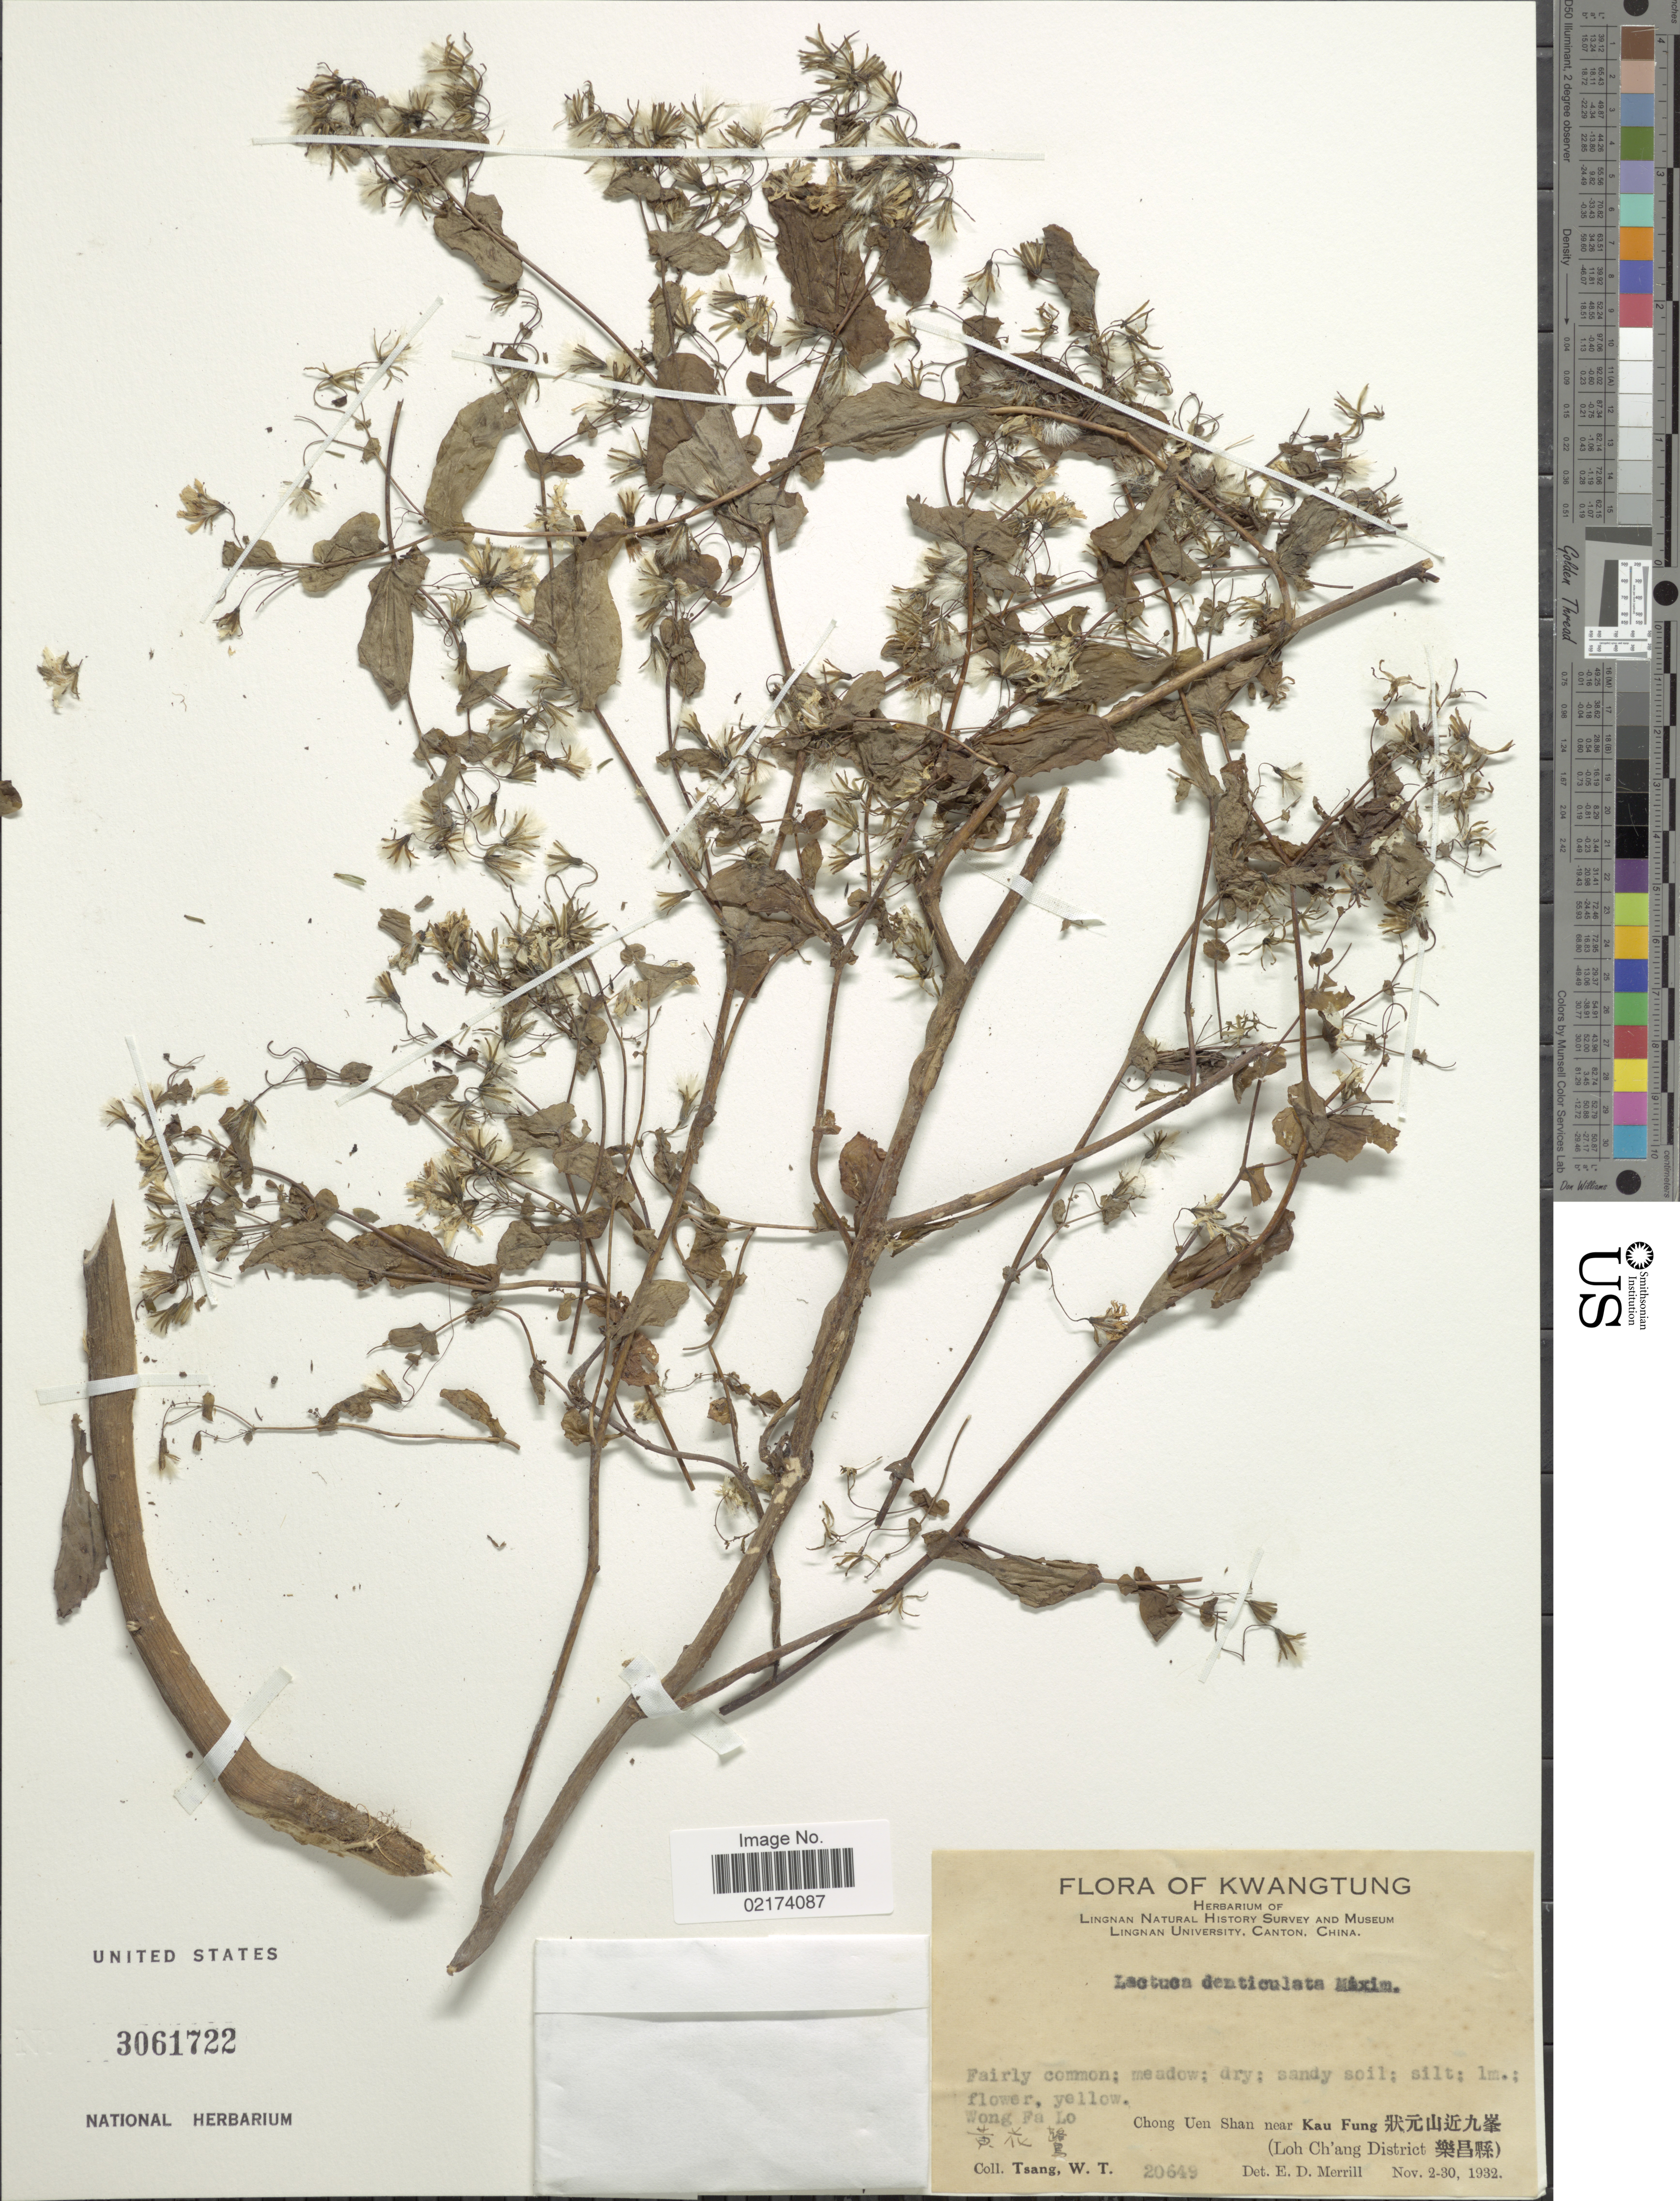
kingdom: Plantae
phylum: Tracheophyta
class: Magnoliopsida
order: Asterales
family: Asteraceae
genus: Crepidiastrum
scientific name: Crepidiastrum denticulatum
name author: (Houtt.) Pak & Kawano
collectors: W. T. Tsang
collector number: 20649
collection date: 1932-11-02/1932-11-30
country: China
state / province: Guangdong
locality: Kwangtung, Wong Fa Lo, Chong Uen Shan near Kau Fung (Loh Ch'ang District)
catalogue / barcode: US 3061722